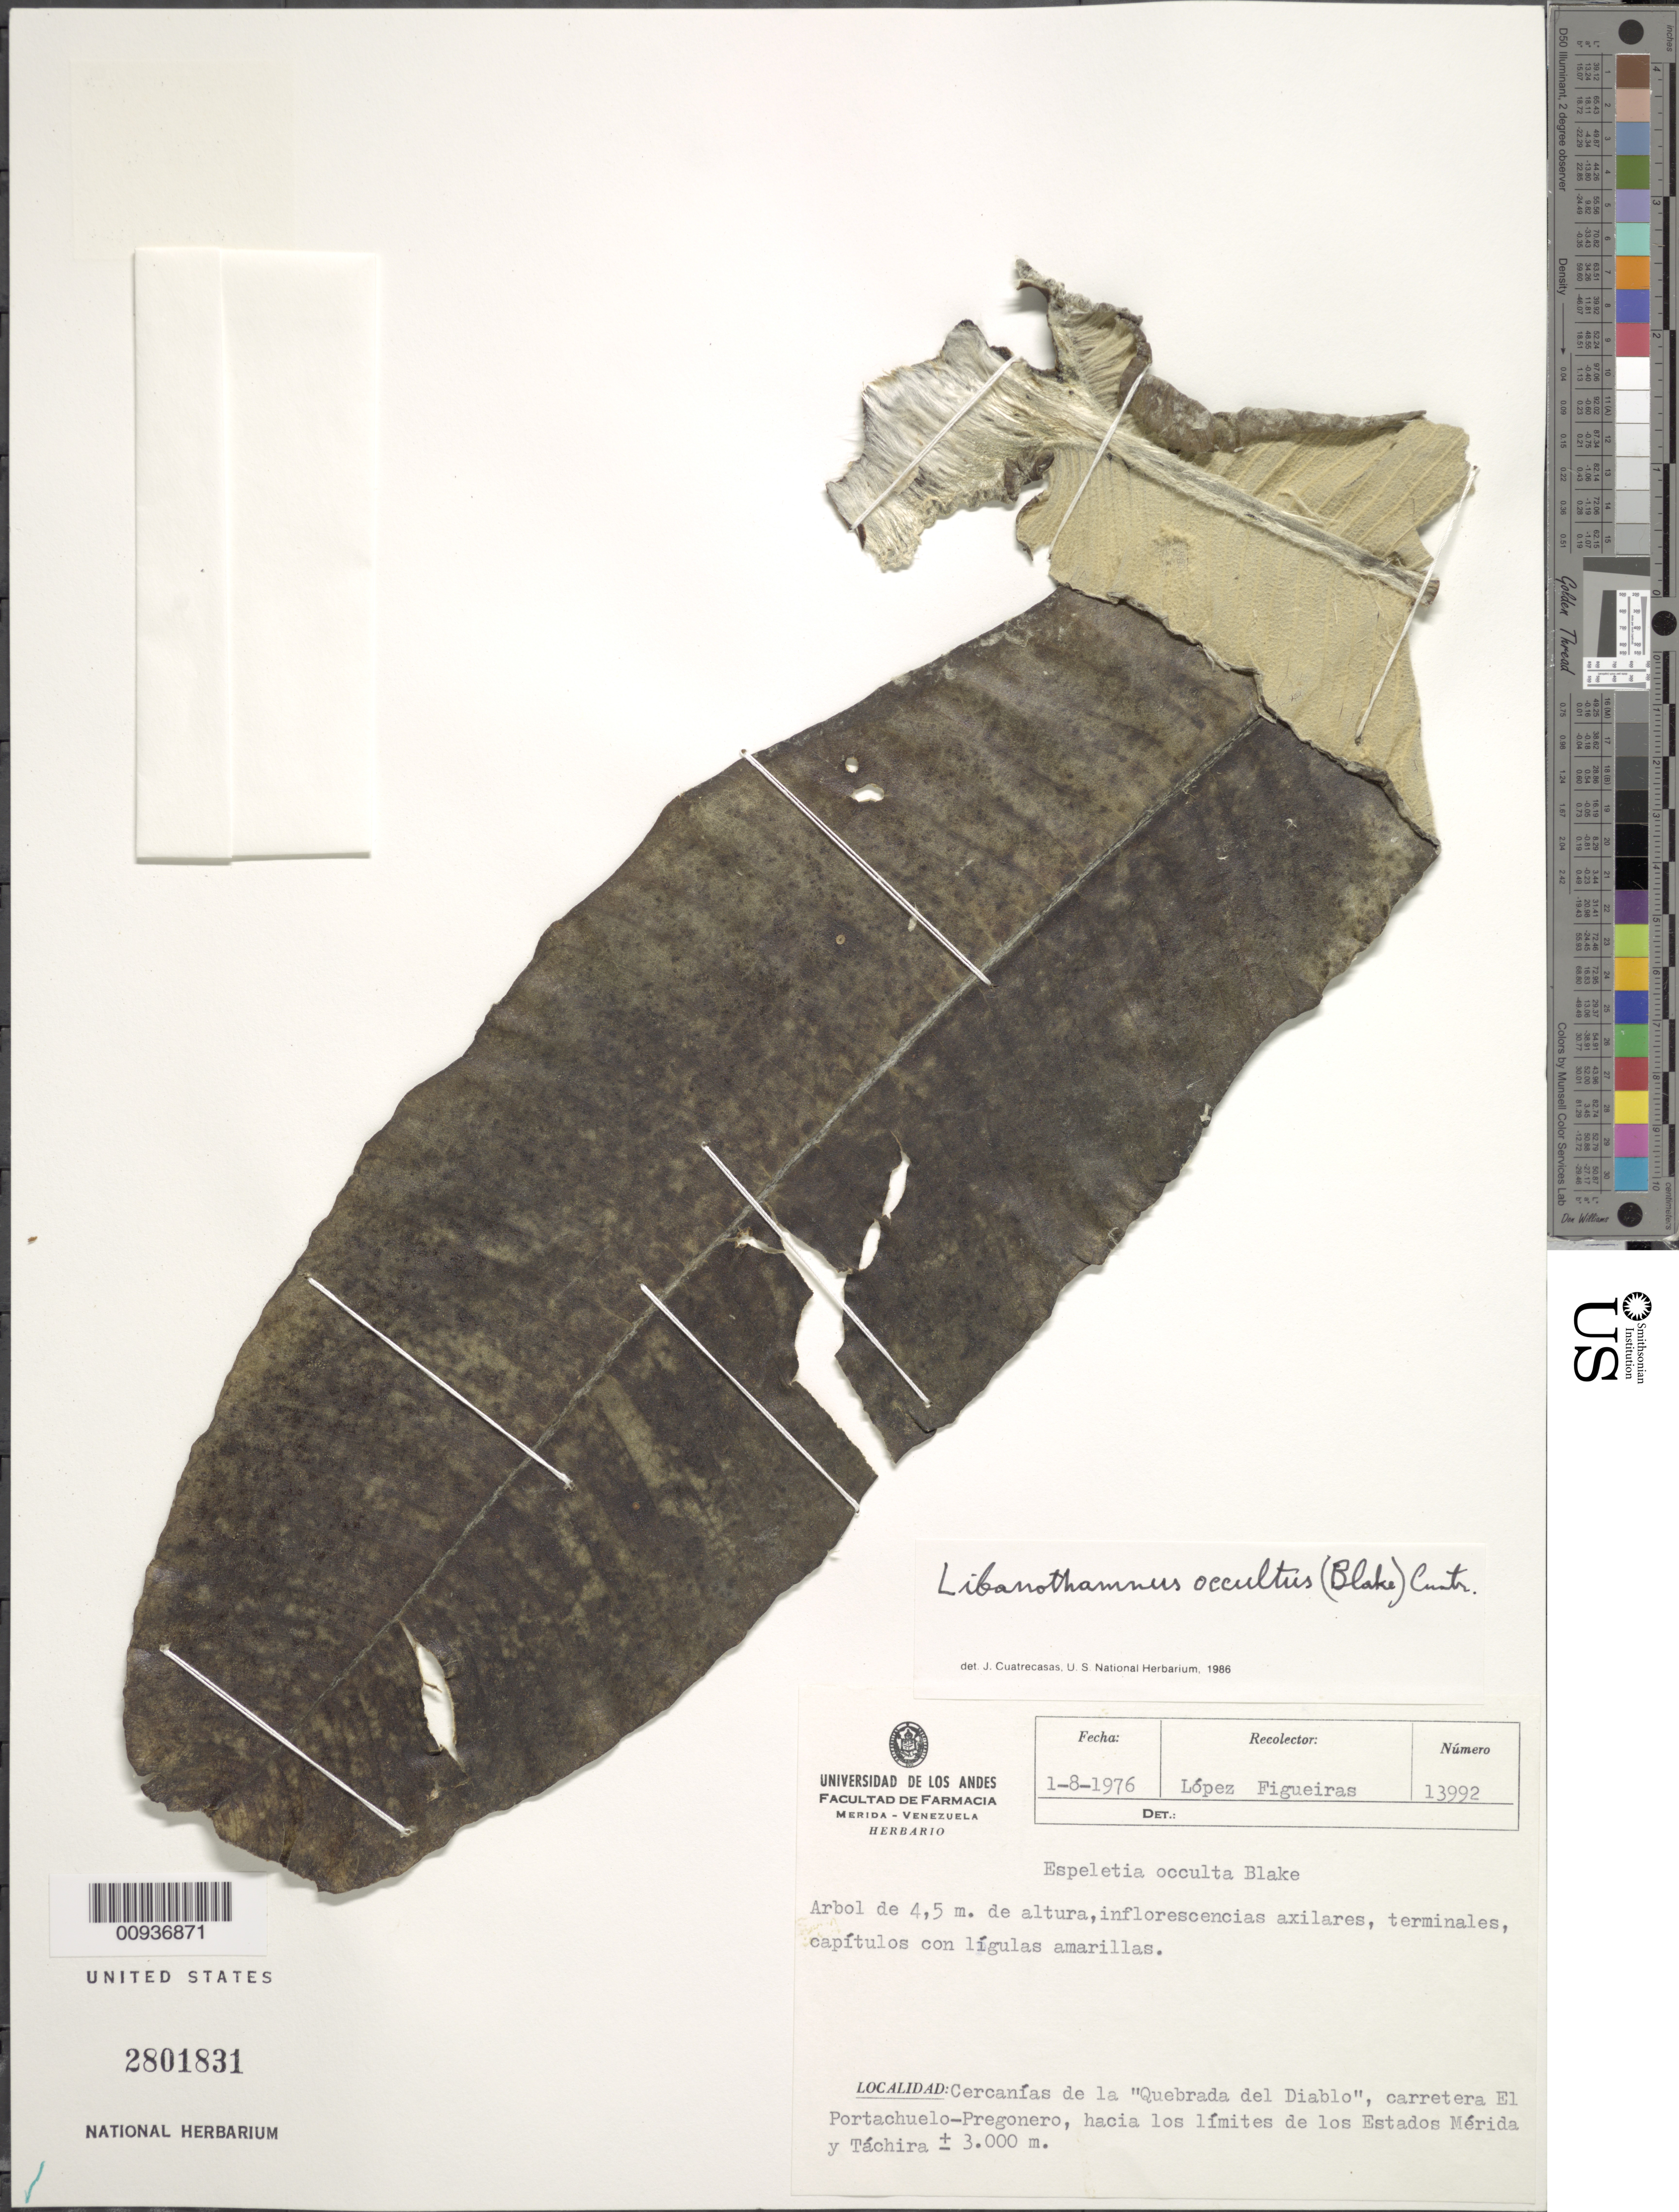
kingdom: Plantae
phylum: Tracheophyta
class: Magnoliopsida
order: Asterales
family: Asteraceae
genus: Libanothamnus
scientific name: Libanothamnus occultus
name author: (S.F. Blake) Cuatrec.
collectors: M. López Figueiras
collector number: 13992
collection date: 1976-08-01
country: Venezuela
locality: Cercanias de la Quebrada del Diablo, carretera El Portachuelo-Pregonero, hacia los limites de los Estados Merida y Tachira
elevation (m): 3000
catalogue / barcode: US 2801831